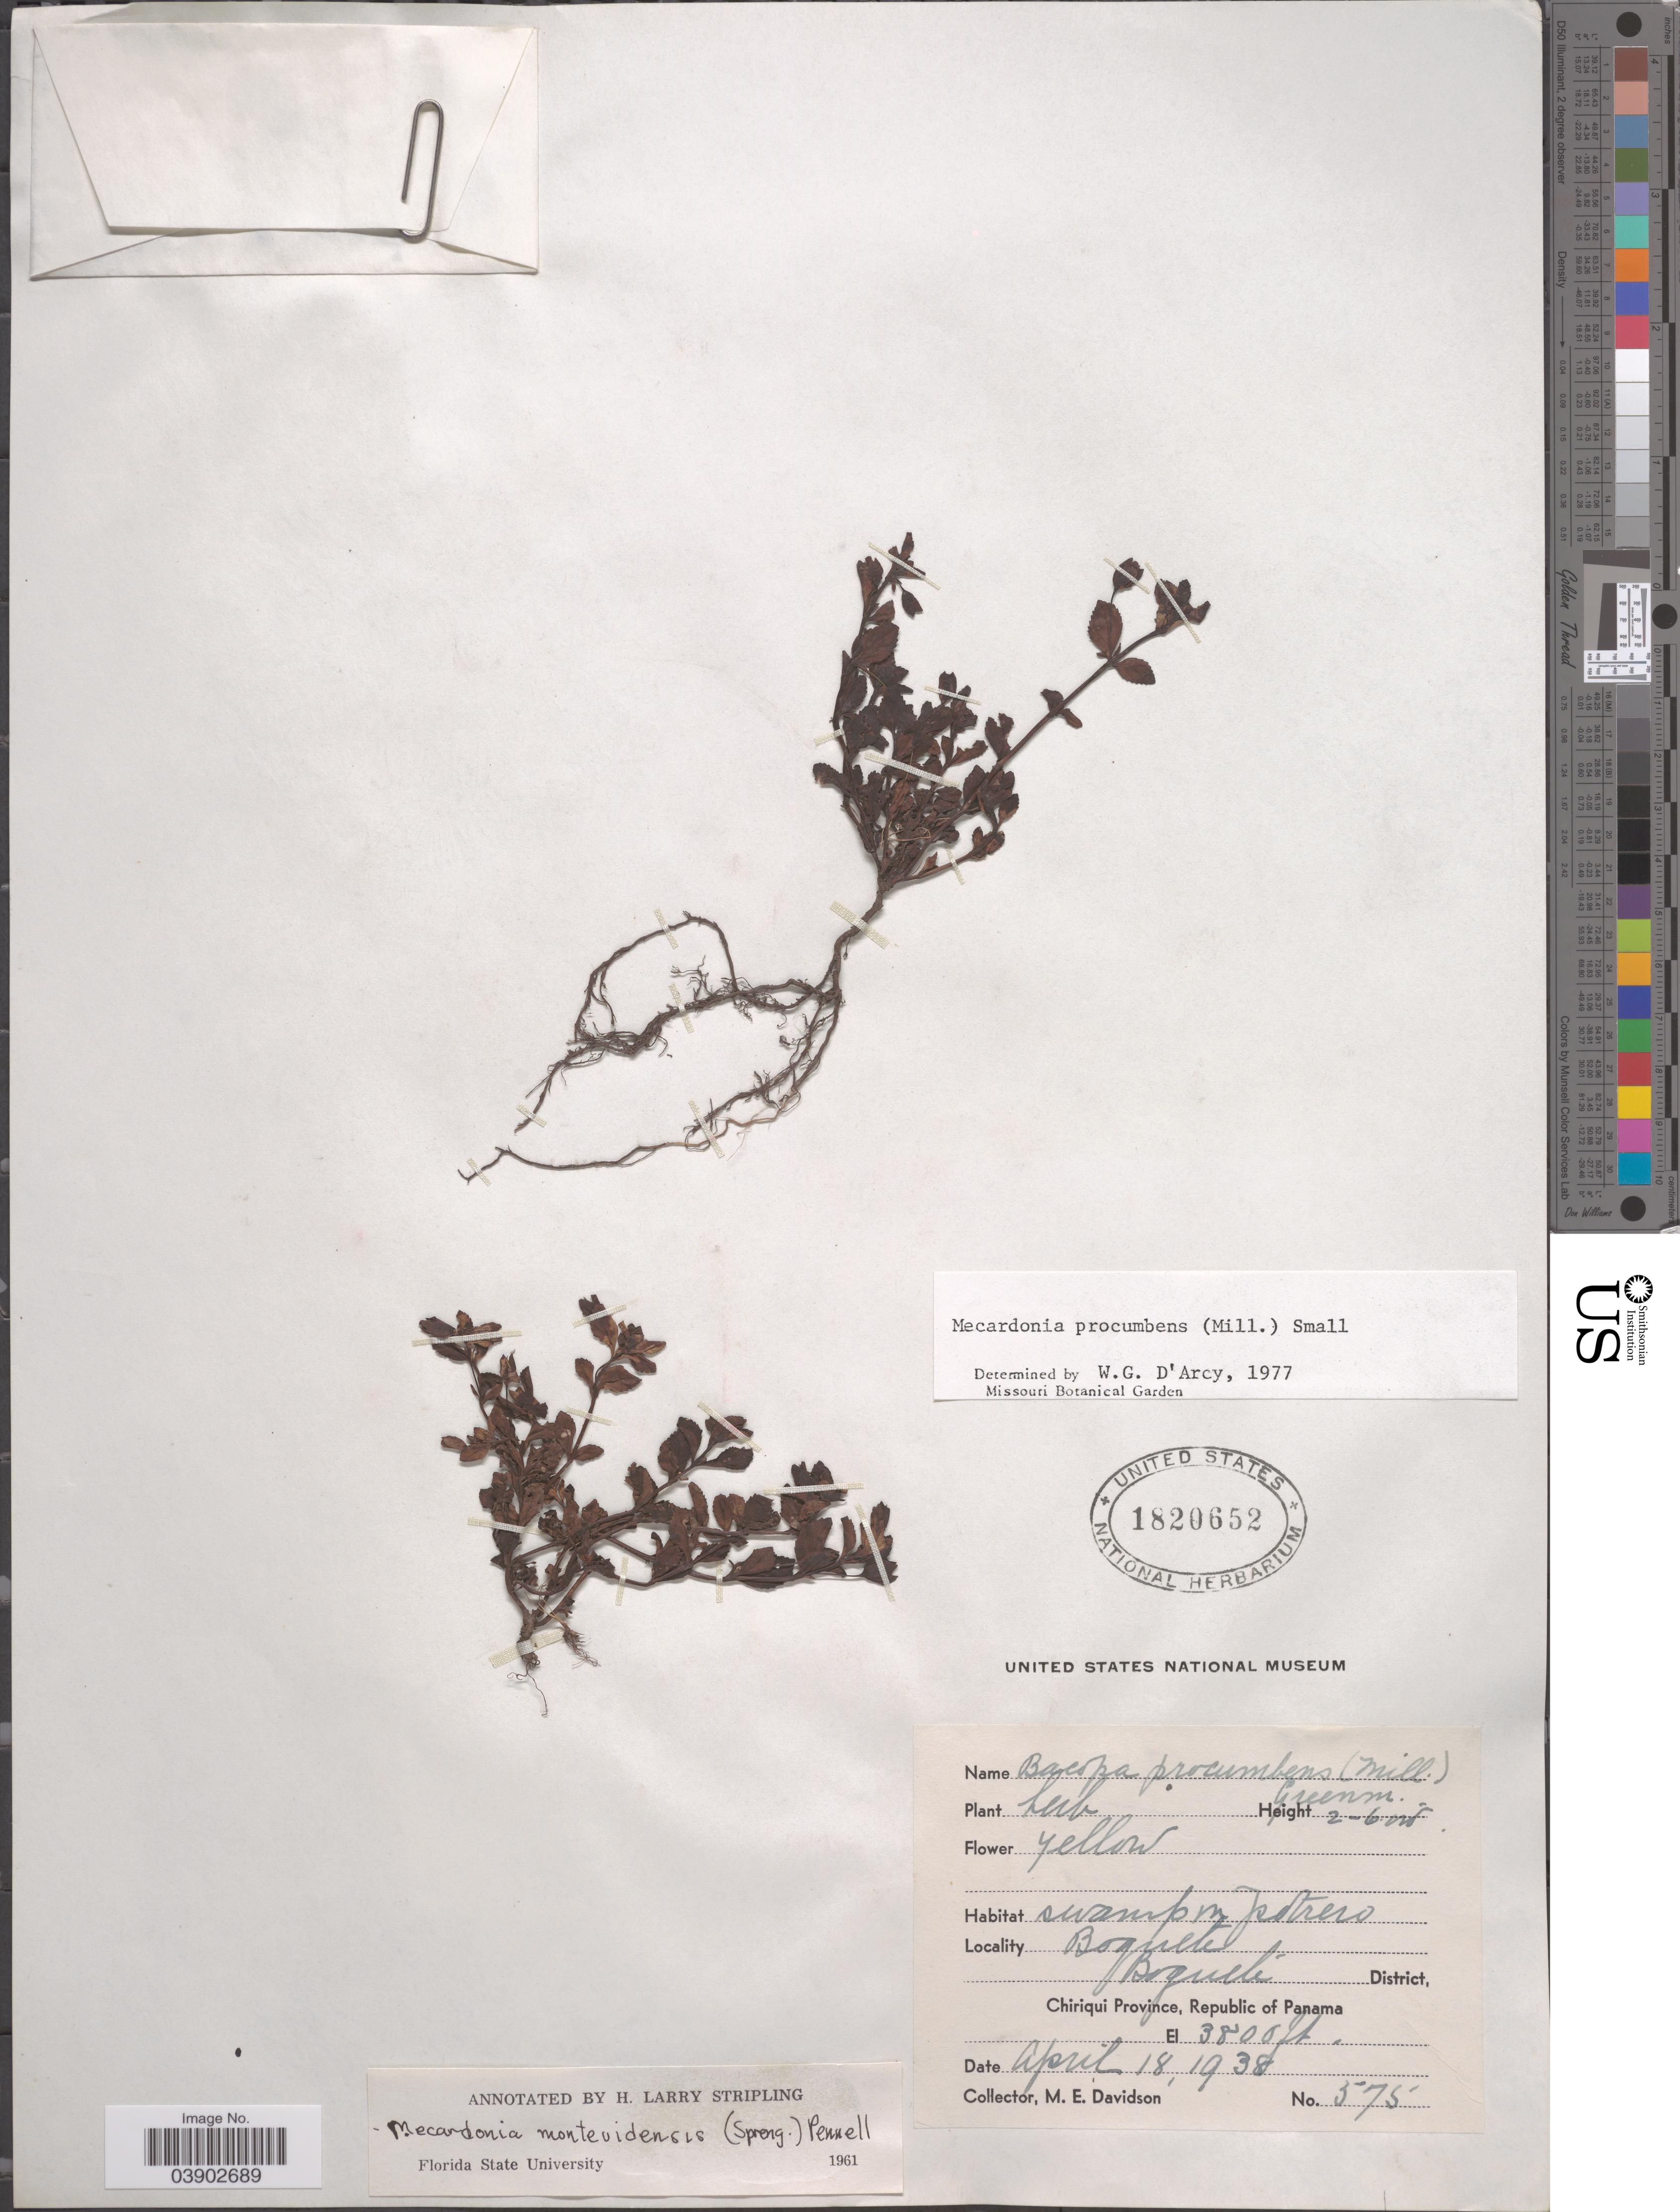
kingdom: Plantae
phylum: Tracheophyta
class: Magnoliopsida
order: Lamiales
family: Plantaginaceae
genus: Mecardonia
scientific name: Mecardonia procumbens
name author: (Mill.) Small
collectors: M. E. Davidson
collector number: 575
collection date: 1938-04-18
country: Panama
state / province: Chiriqui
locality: Boquete. Boquete District. Republic of Panama.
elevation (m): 1158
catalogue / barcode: US 1820652